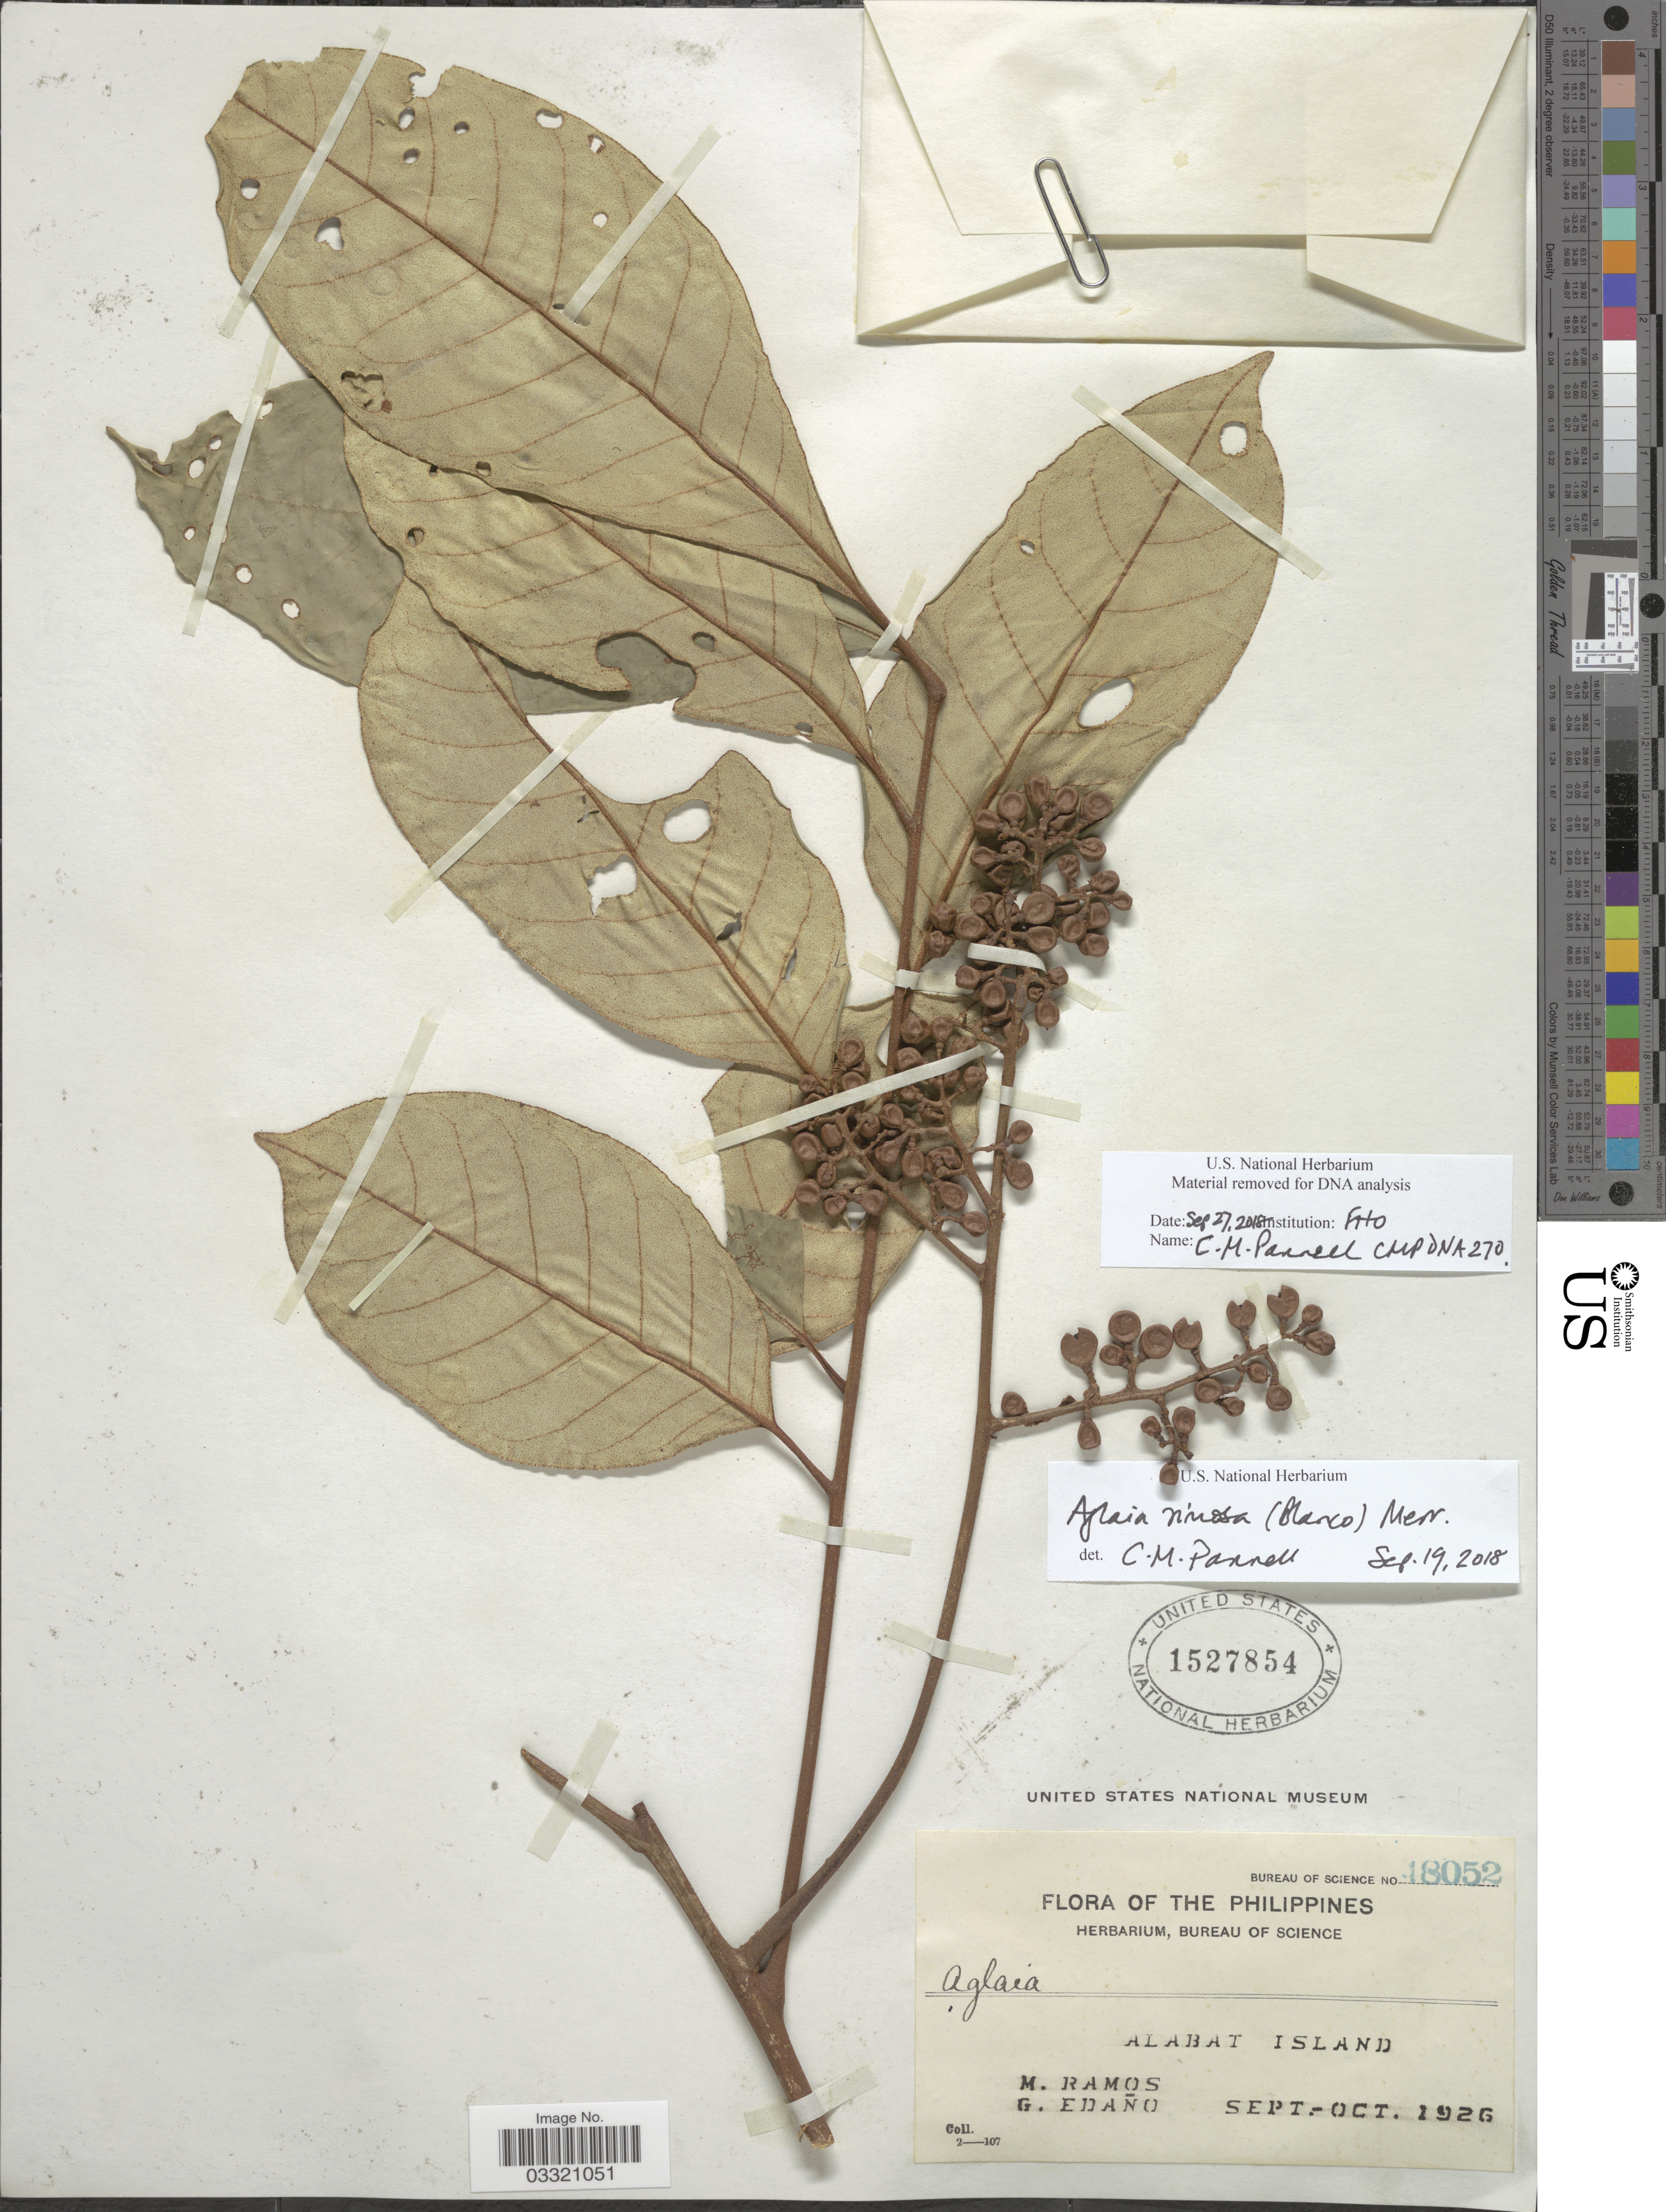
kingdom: Plantae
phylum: Tracheophyta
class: Magnoliopsida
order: Sapindales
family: Meliaceae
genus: Aglaia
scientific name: Aglaia rimosa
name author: (Blanco) Merr.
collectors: M. Ramos & G. Edaño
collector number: Bureau of Science 18052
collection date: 1926-09/1926-10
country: Philippines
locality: Alabat Island.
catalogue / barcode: US 1527854